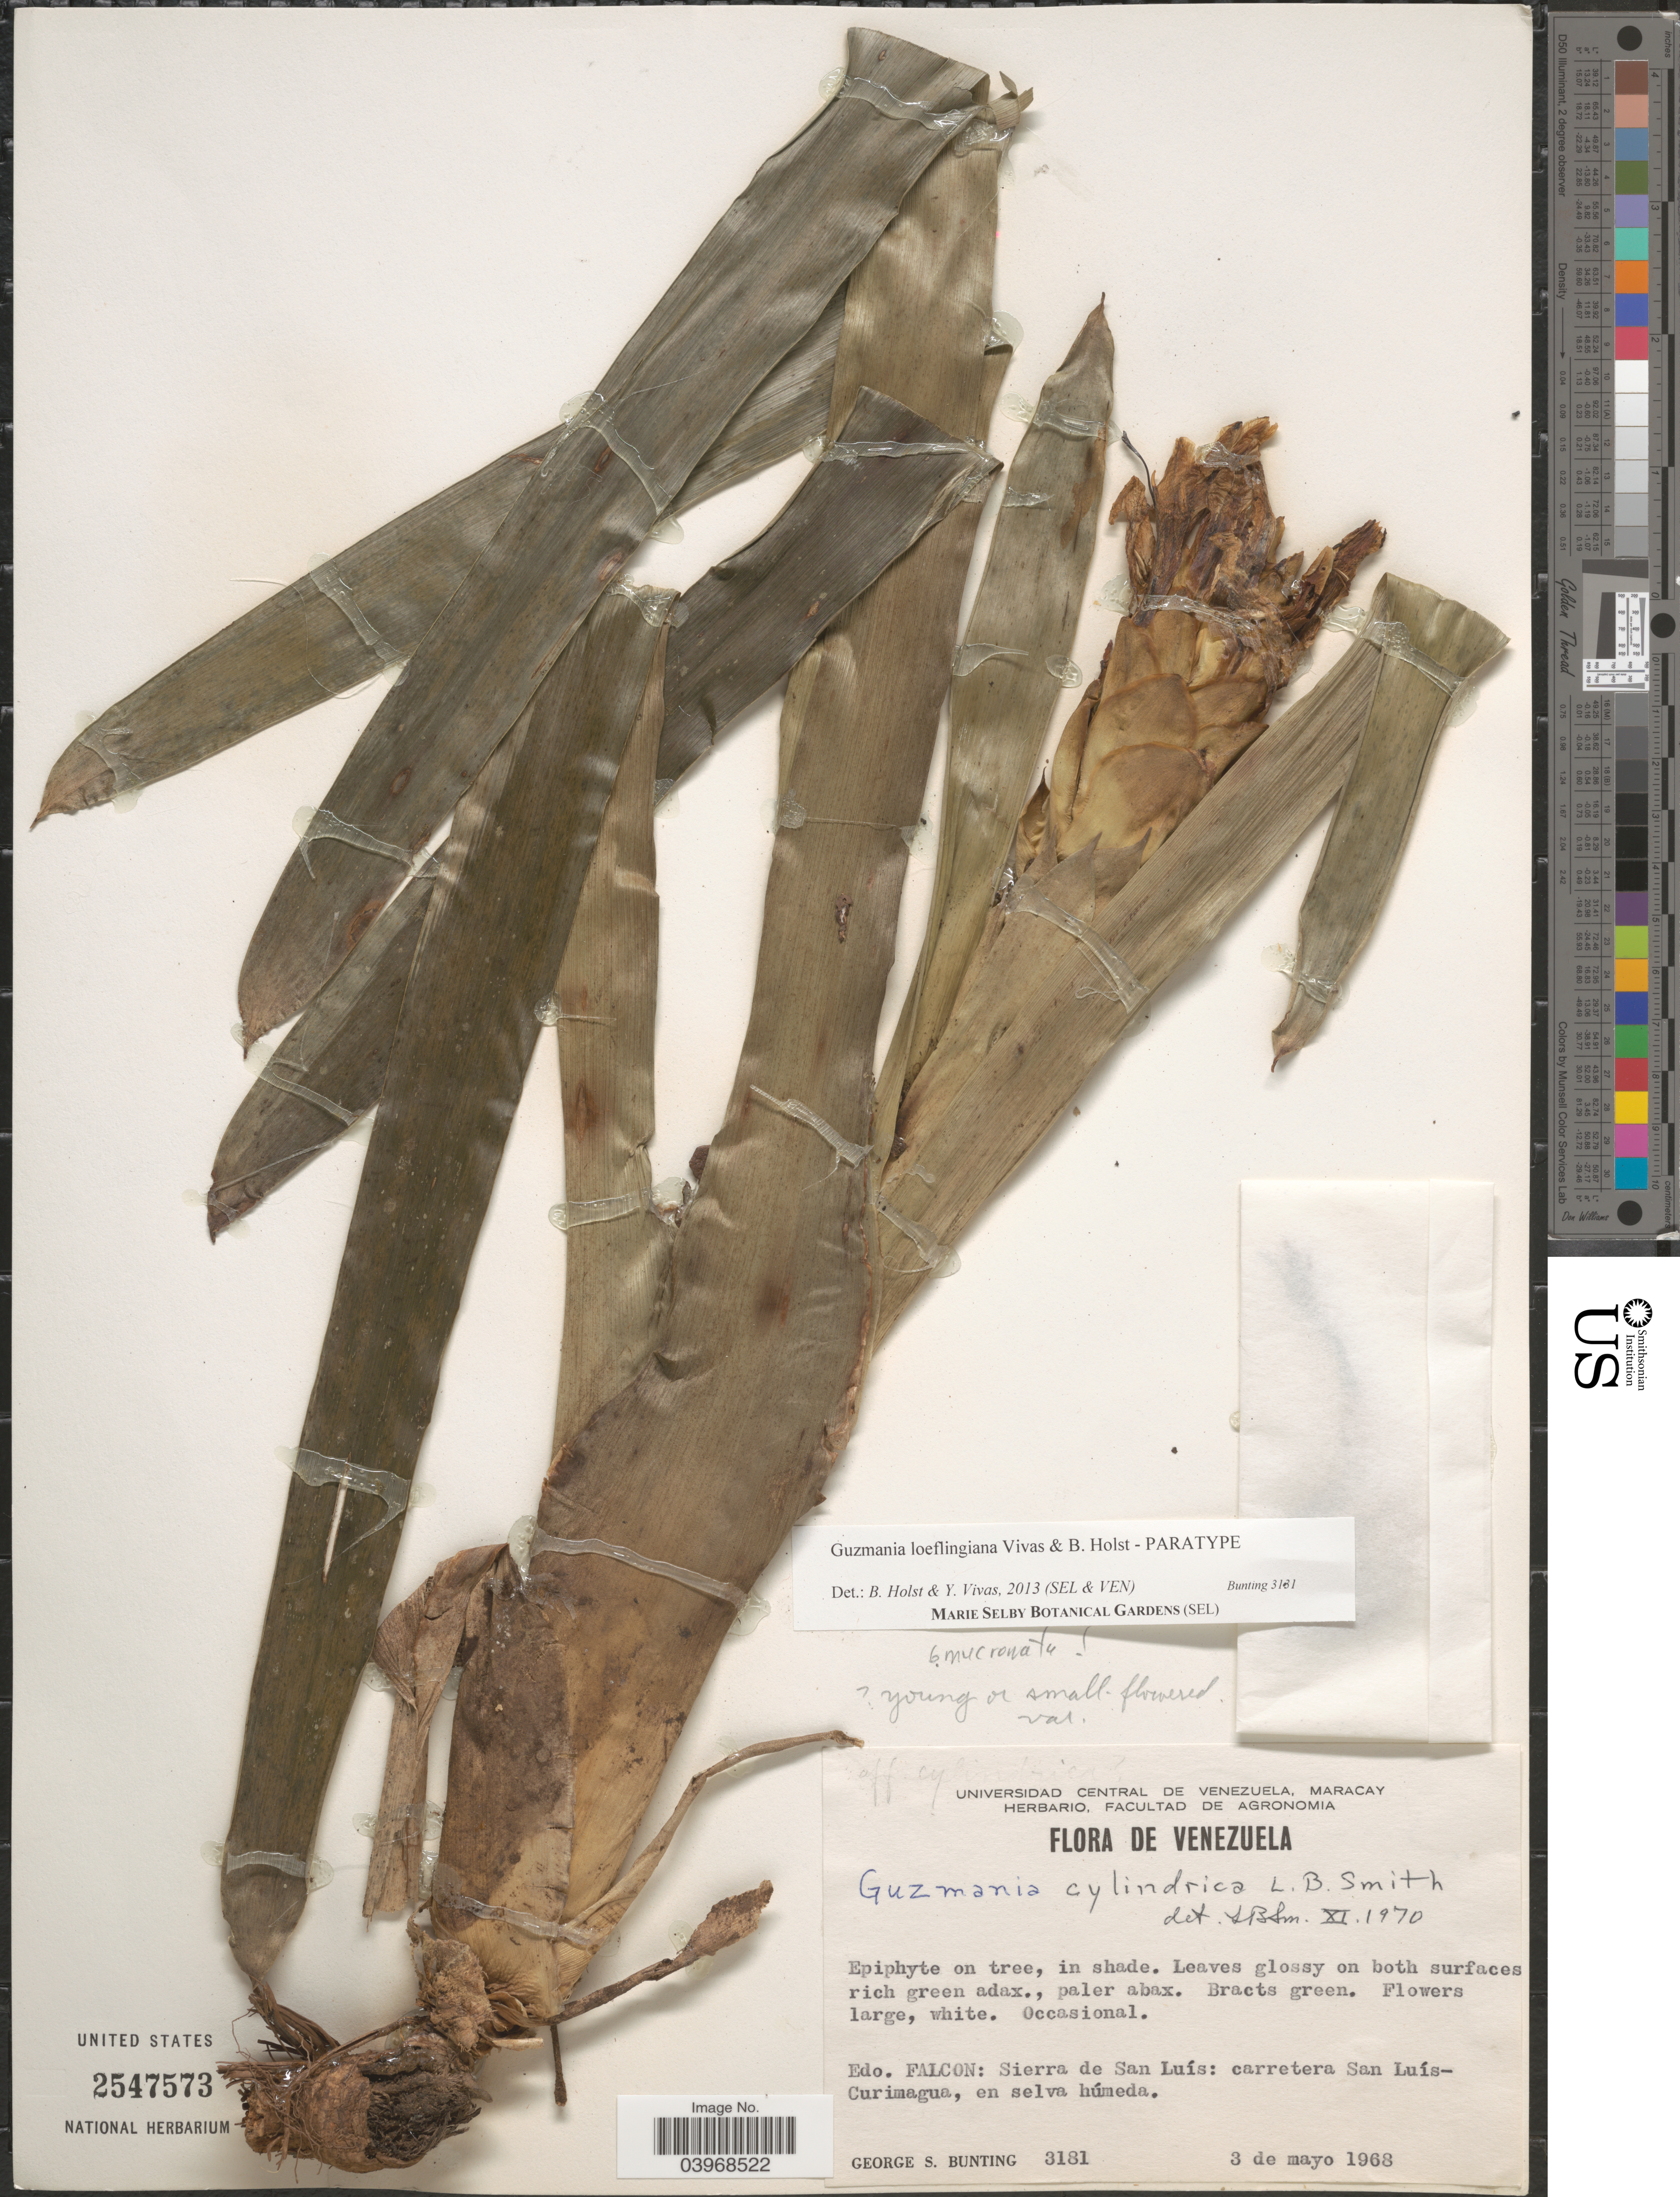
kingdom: Plantae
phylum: Tracheophyta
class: Liliopsida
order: Poales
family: Bromeliaceae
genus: Guzmania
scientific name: Guzmania loeflingiana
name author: Vivas & B. Holst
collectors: G. S. Bunting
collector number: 3181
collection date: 1968-05-03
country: Venezuela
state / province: Falcon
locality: Sierra de San Luís: carretera San Luís-Curimagua, en selva húmeda.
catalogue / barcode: US 2547573